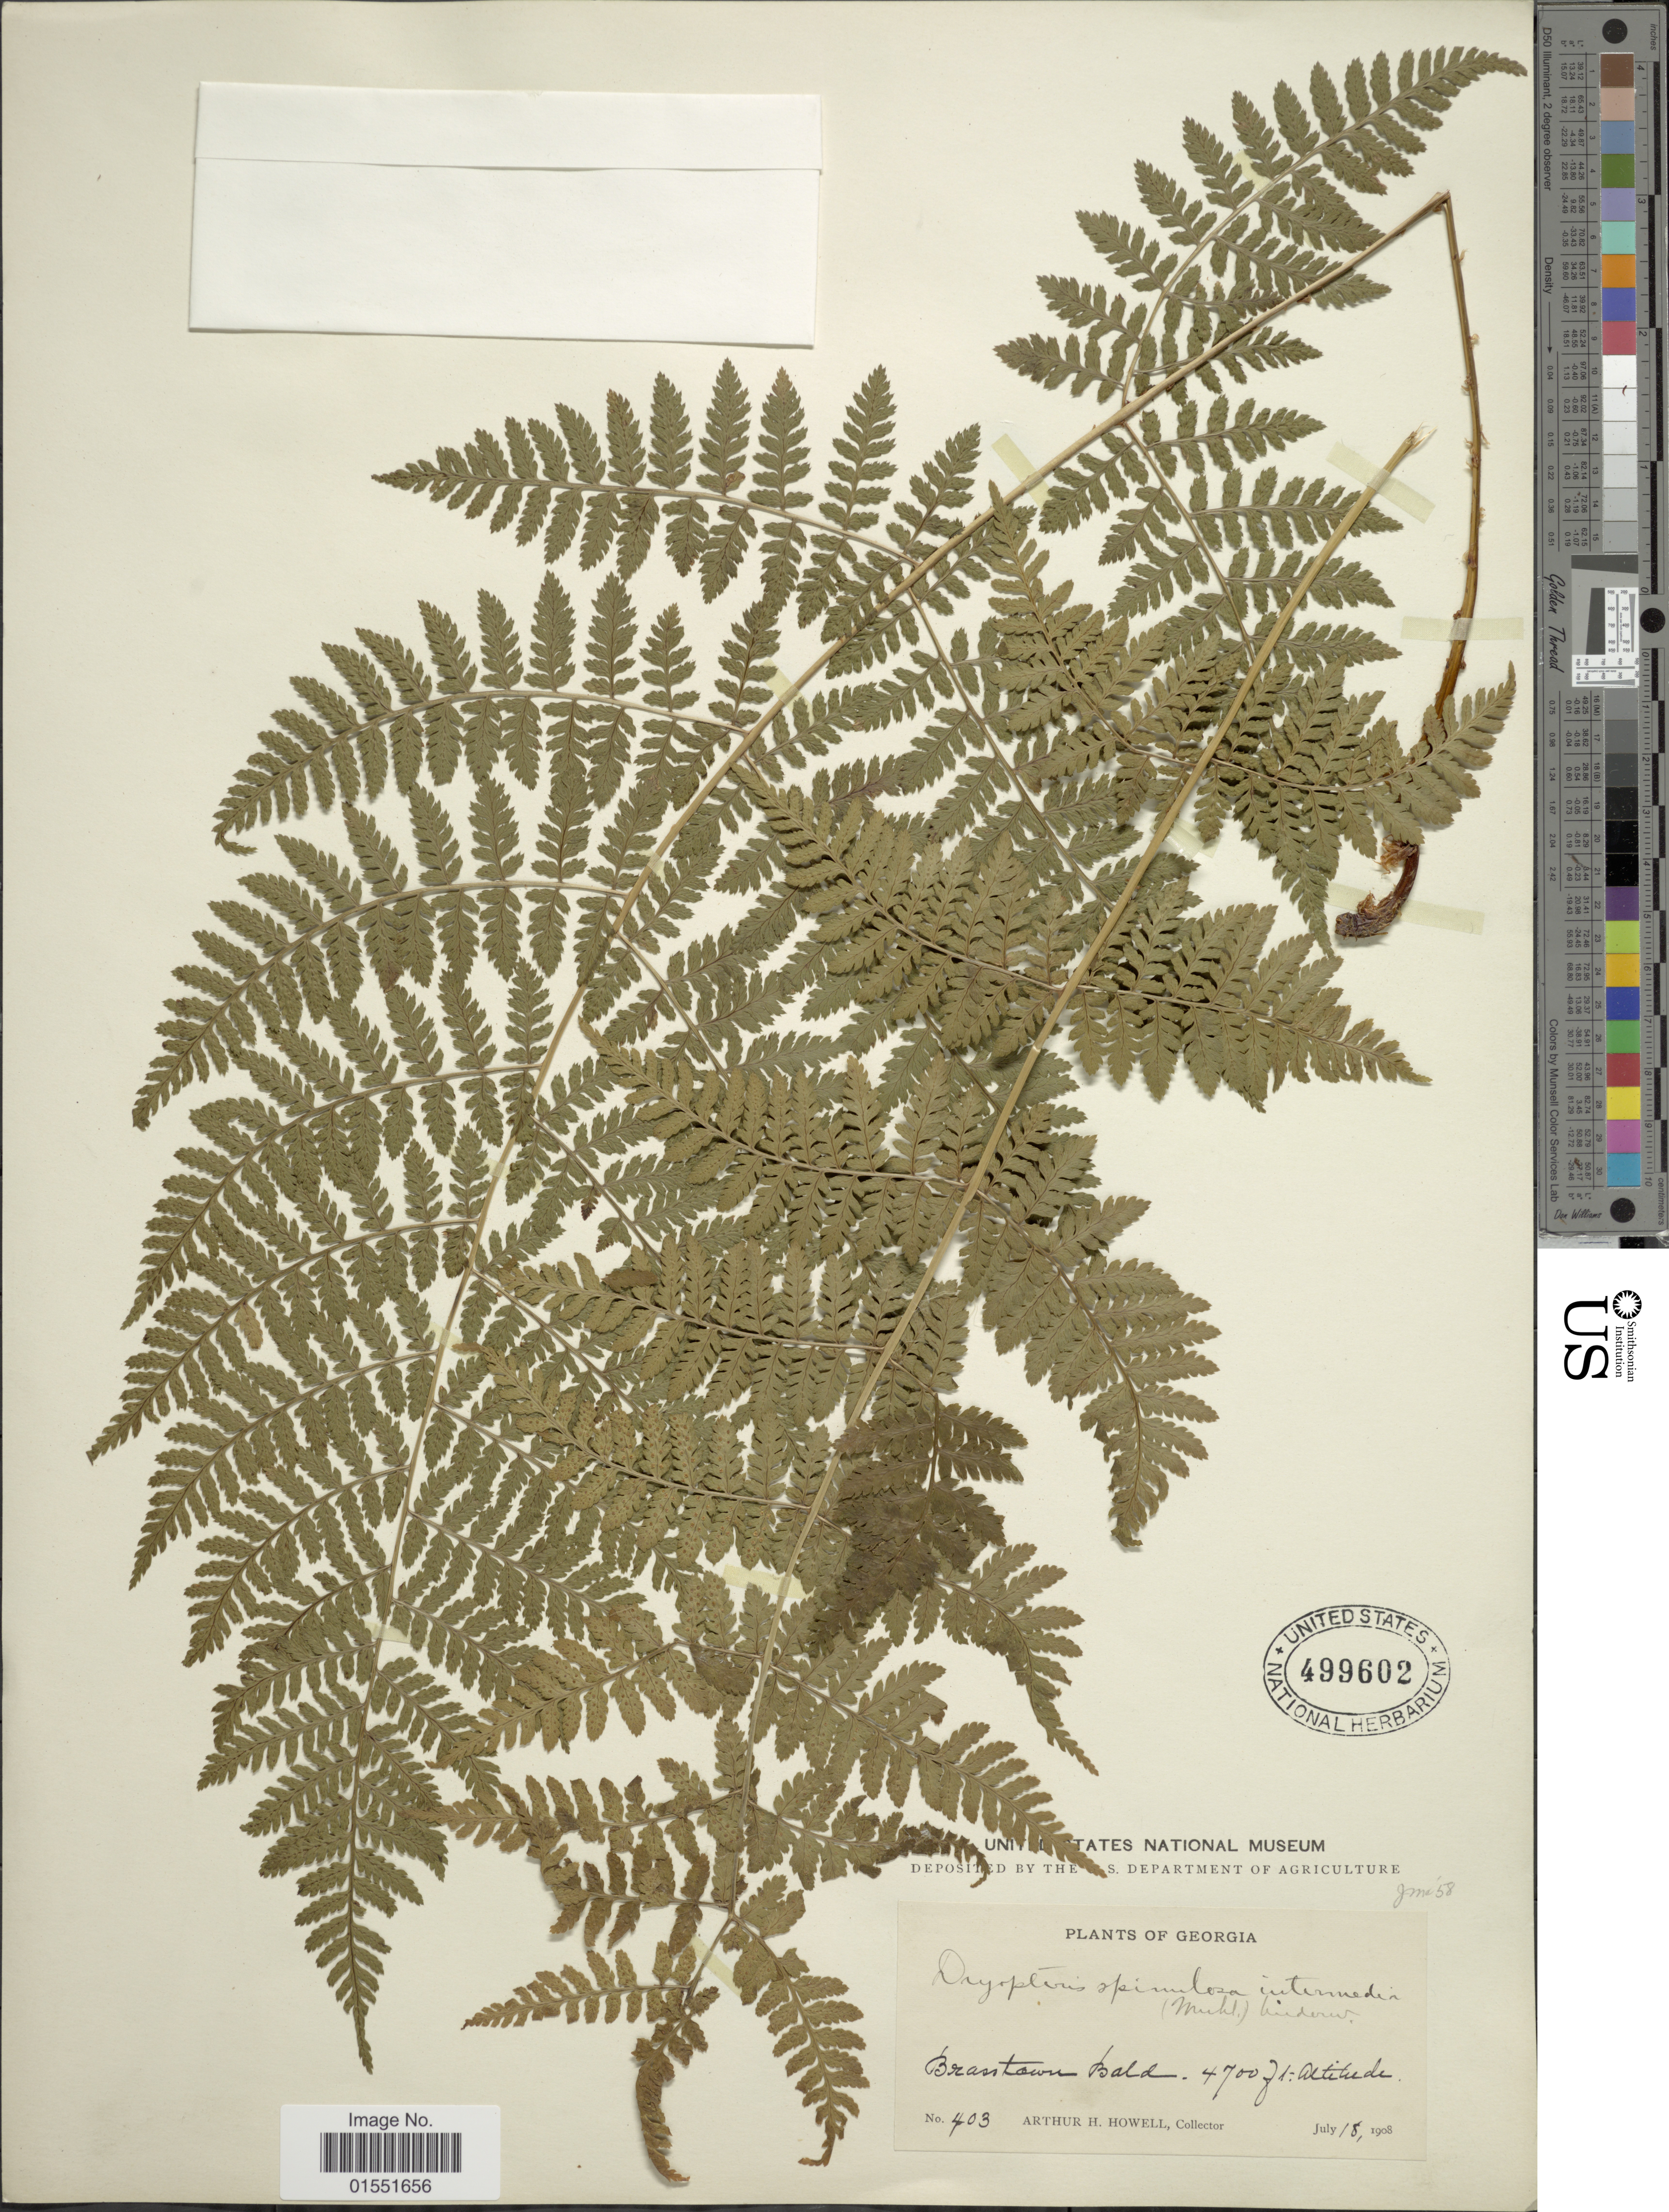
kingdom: Plantae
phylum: Tracheophyta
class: Polypodiopsida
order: Polypodiales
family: Dryopteridaceae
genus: Dryopteris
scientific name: Dryopteris intermedia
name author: (Muhl.) A. Gray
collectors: A. Howell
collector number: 403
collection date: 1908-07-18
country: United States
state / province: Georgia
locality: Brasstown Bald.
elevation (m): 1433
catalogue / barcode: US 499602